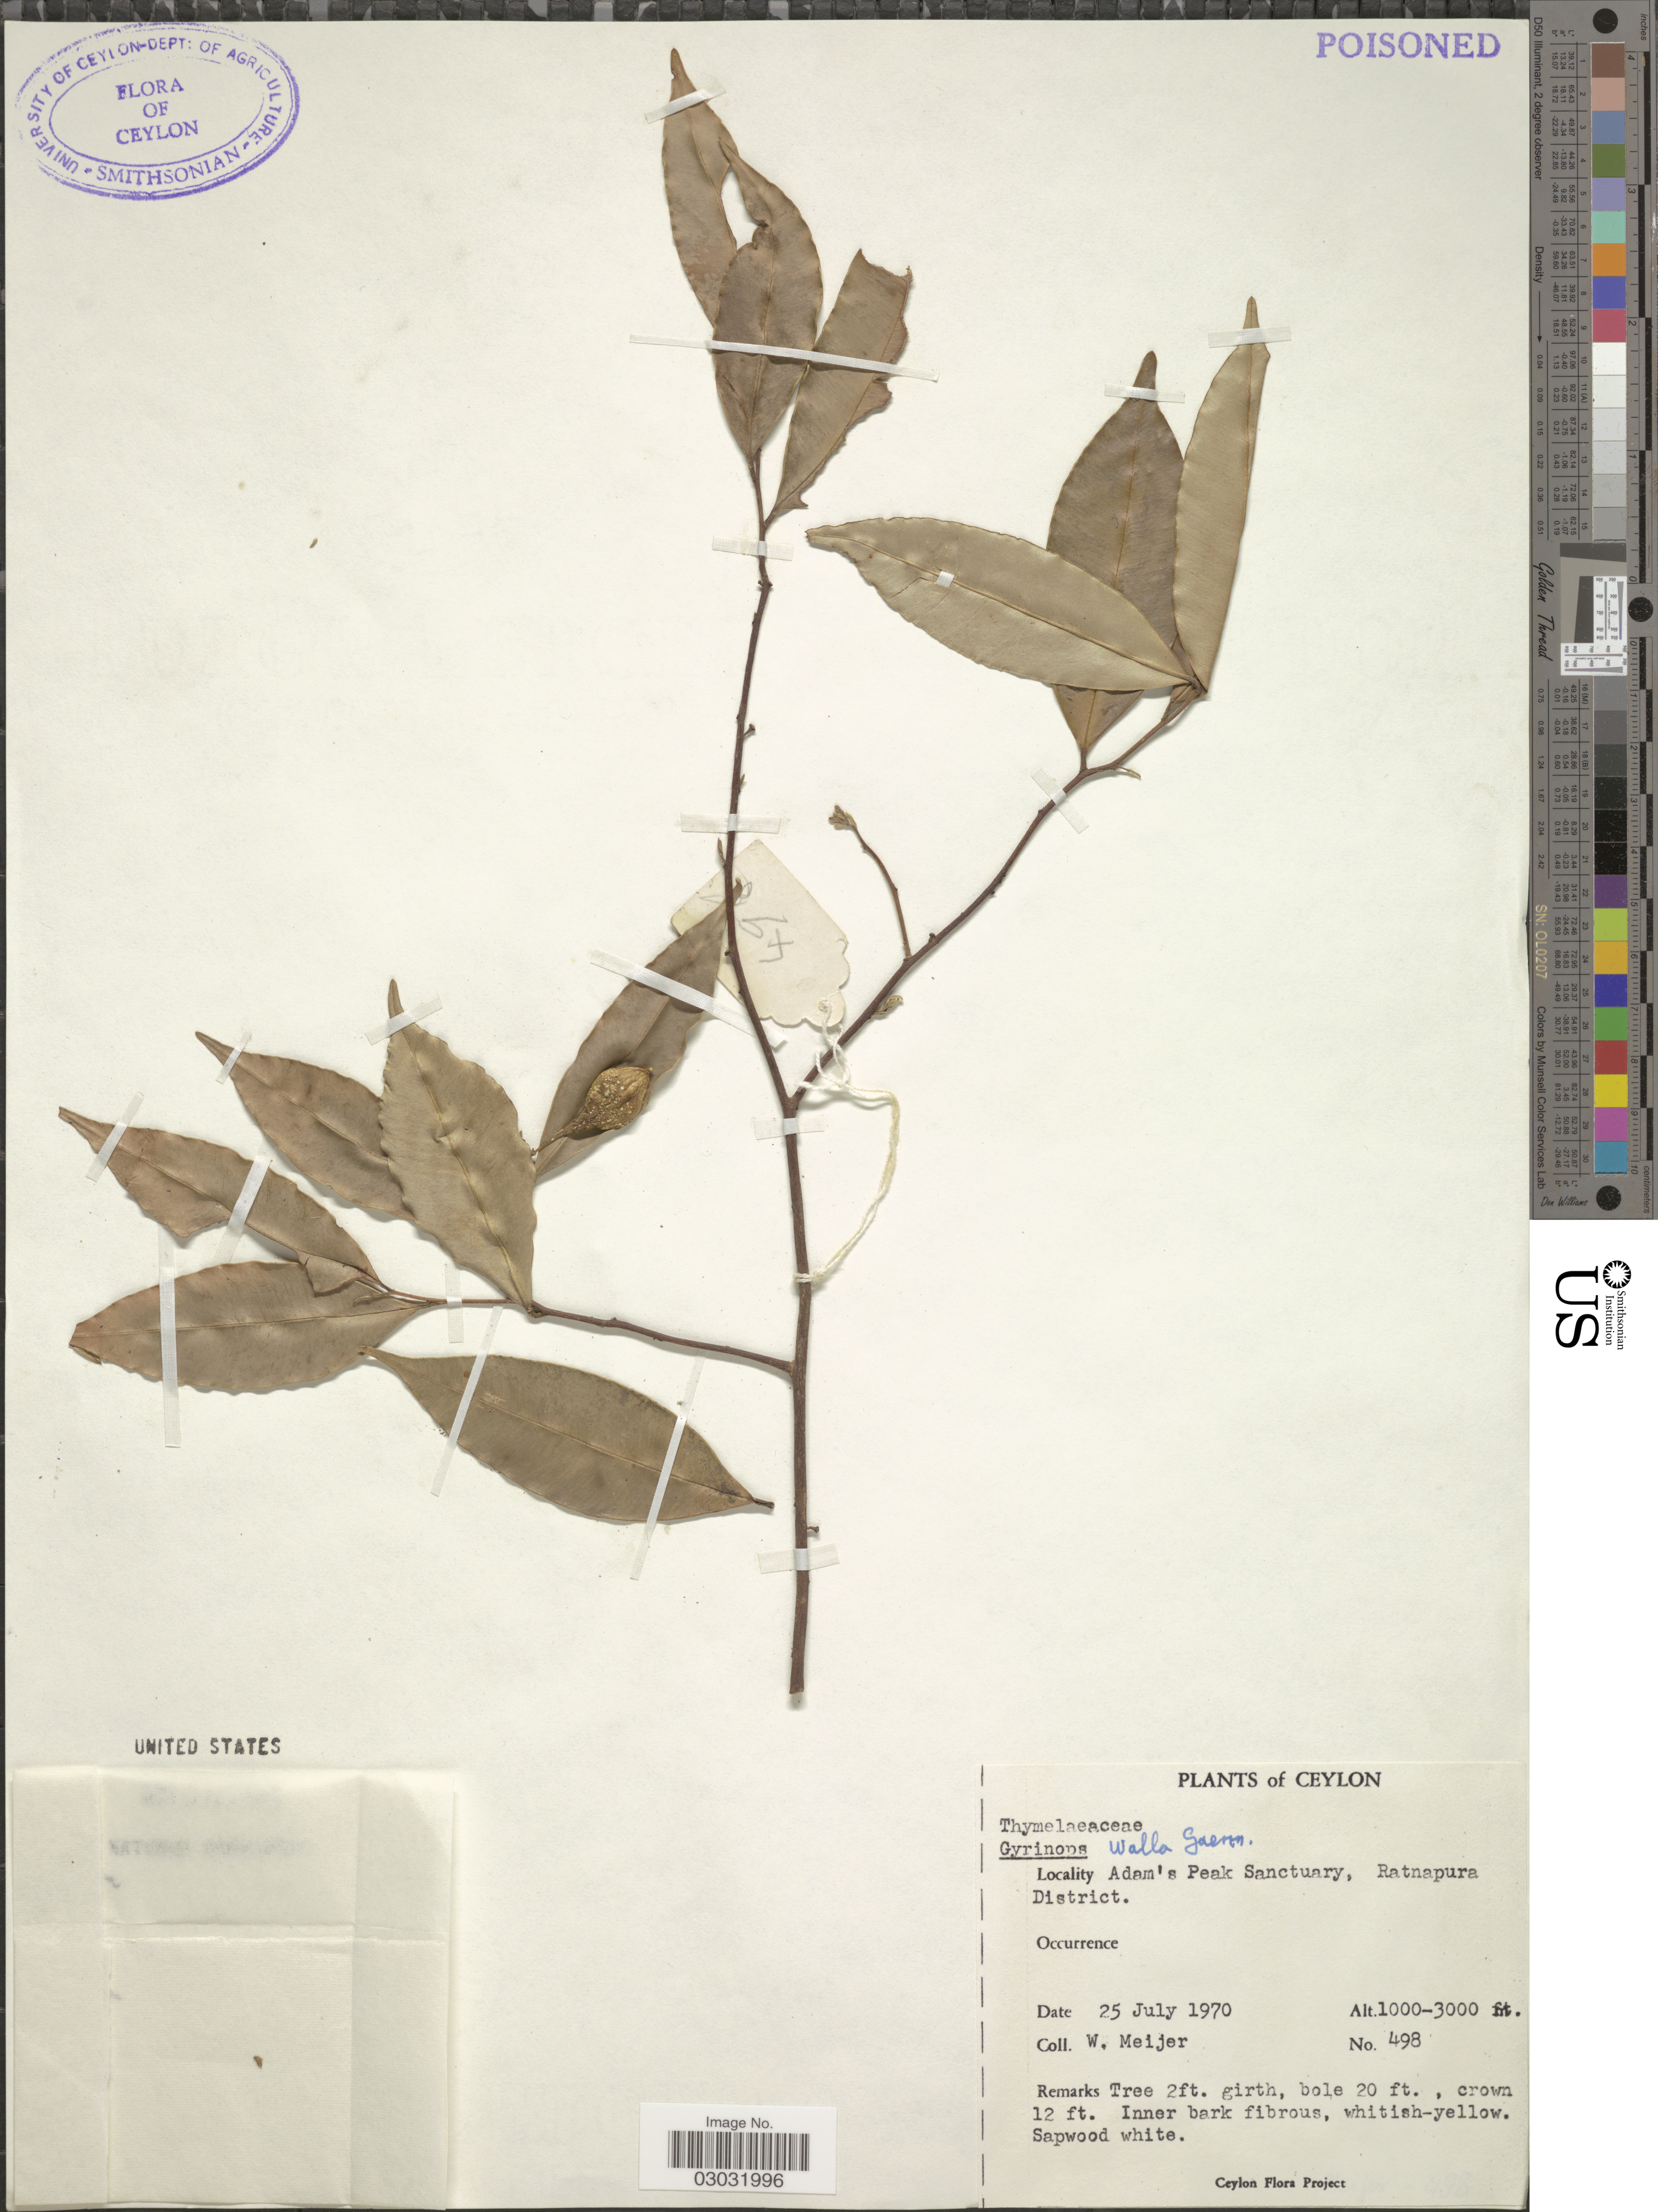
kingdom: Plantae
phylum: Tracheophyta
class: Magnoliopsida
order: Malvales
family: Thymelaeaceae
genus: Gyrinops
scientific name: Gyrinops walla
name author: Gaertn.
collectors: W. Meijer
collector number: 498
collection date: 1970-07-25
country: Sri Lanka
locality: Ceylon, Adam's Peak Sanctuary, Ratnapura District.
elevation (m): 305